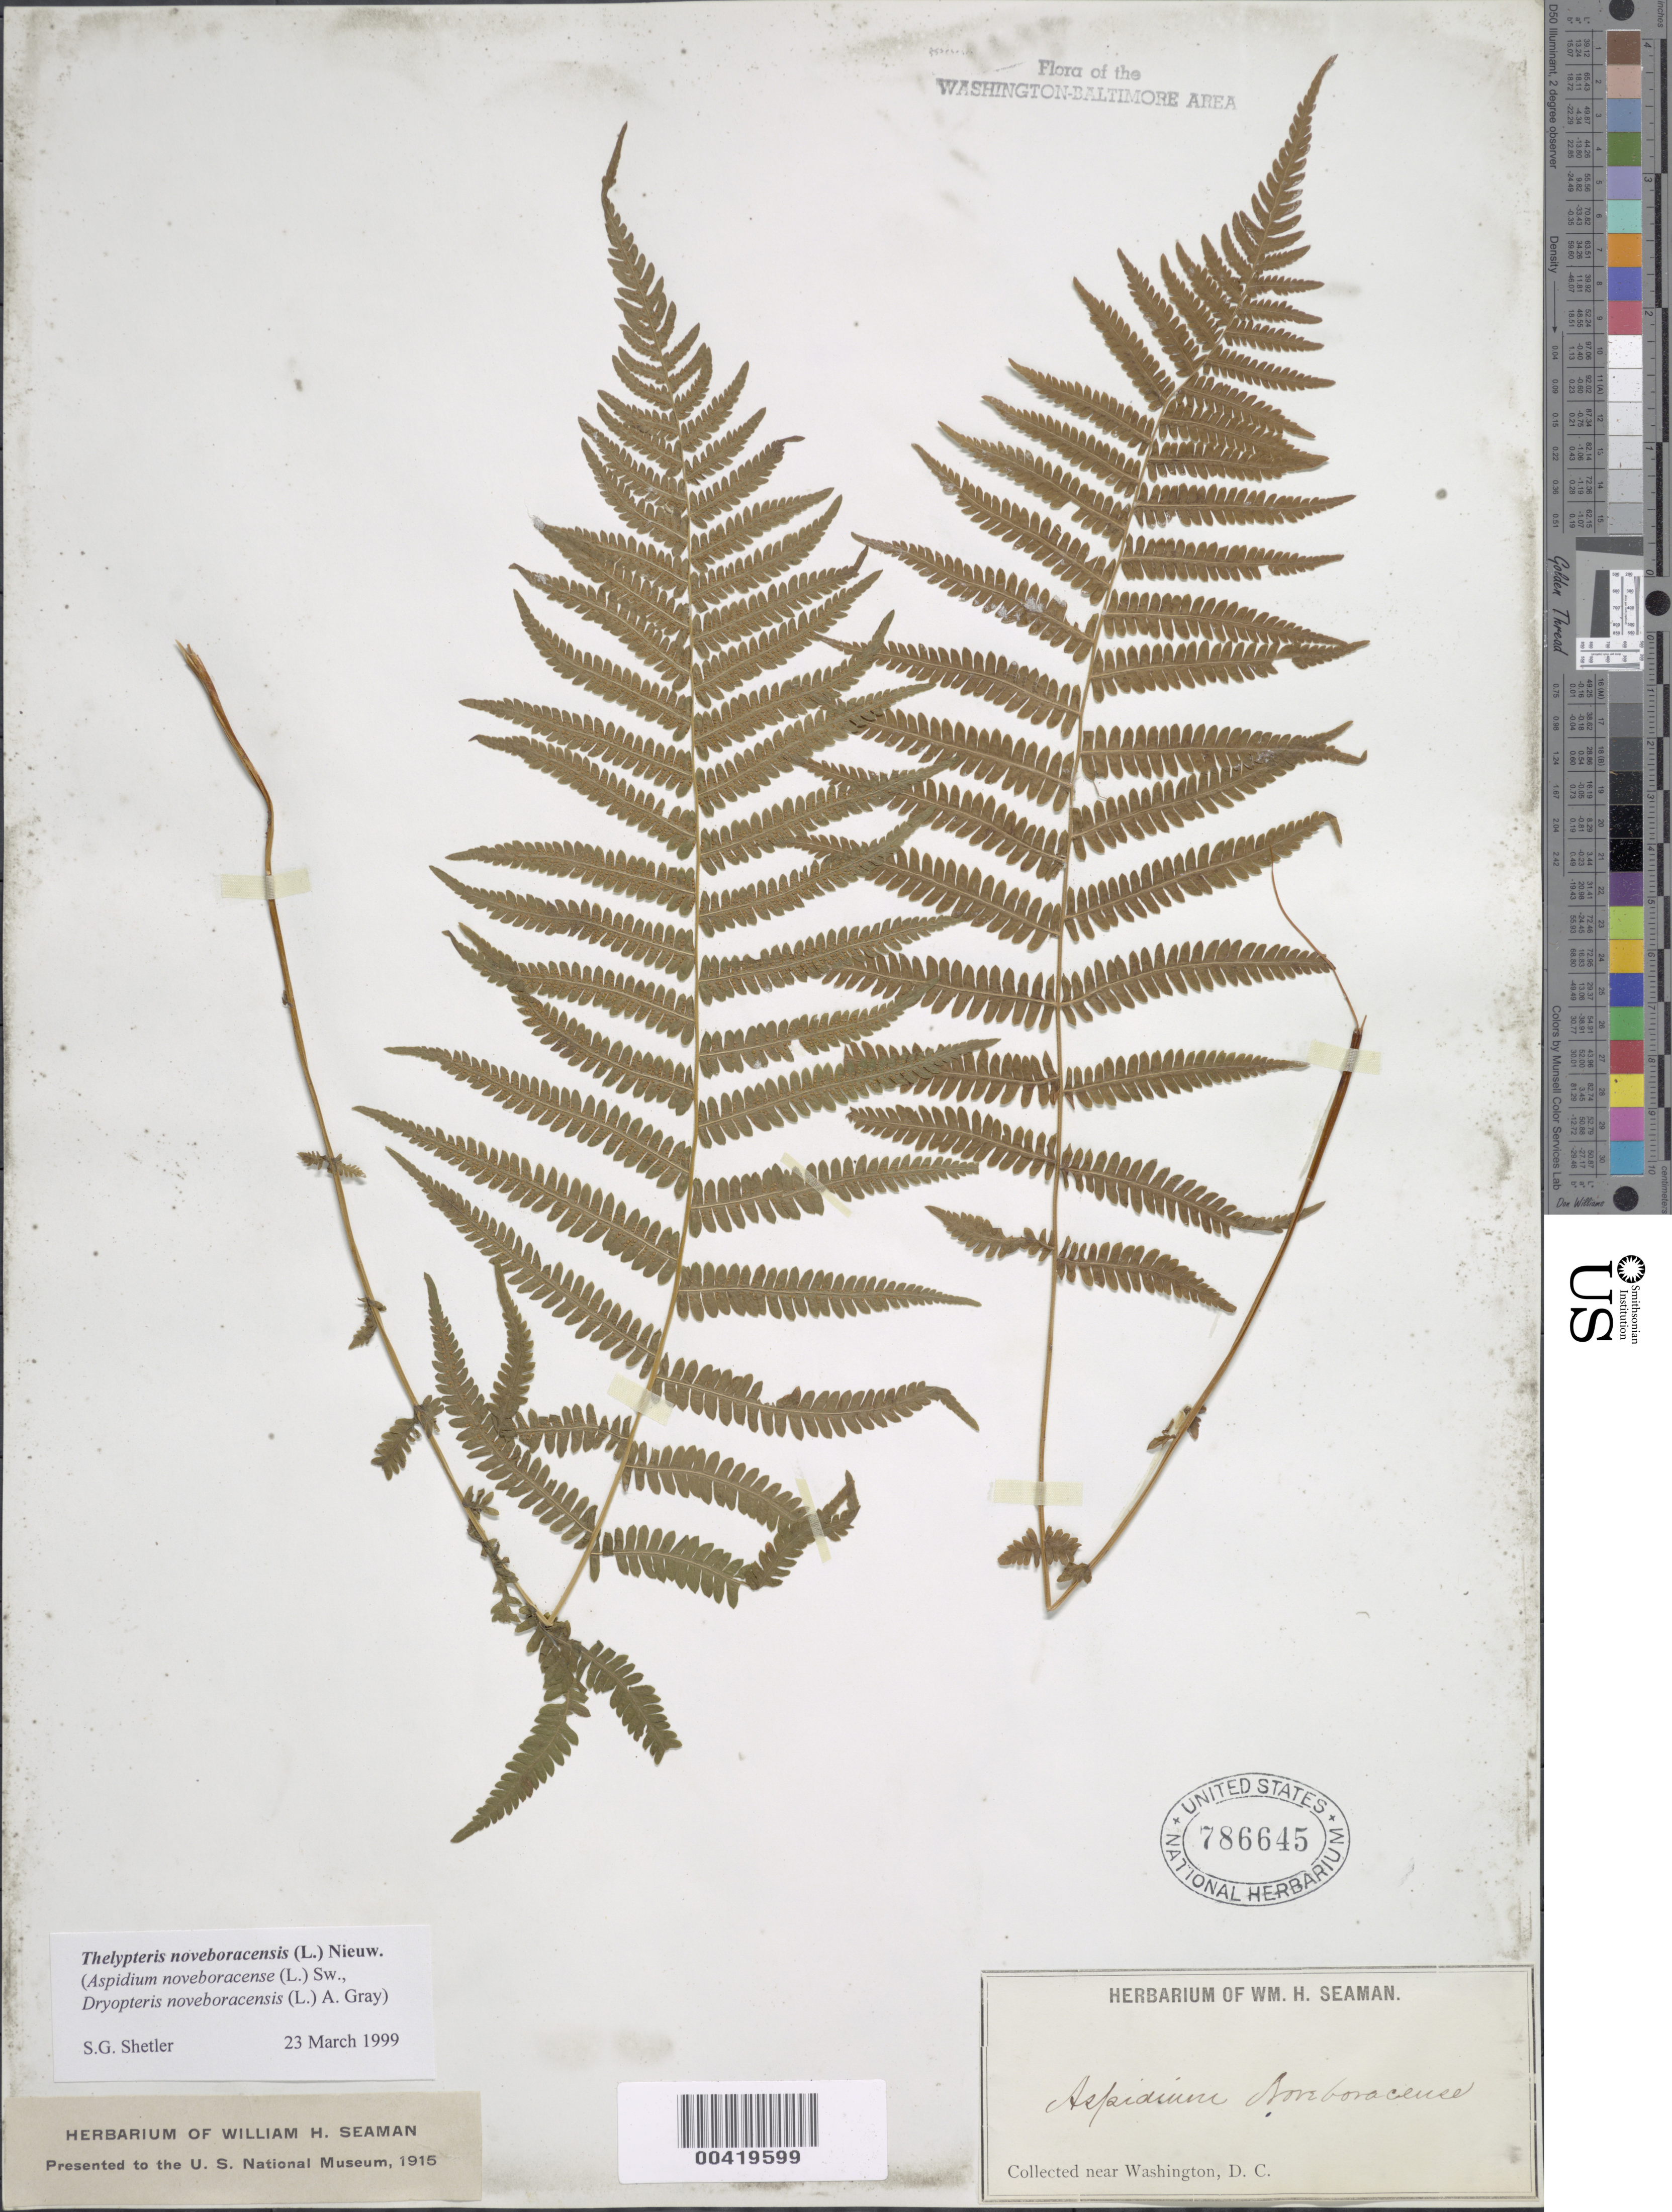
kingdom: Plantae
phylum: Tracheophyta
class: Polypodiopsida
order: Polypodiales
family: Thelypteridaceae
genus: Parathelypteris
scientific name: Parathelypteris noveboracensis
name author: (L.) Ching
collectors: W. Seaman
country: United States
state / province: District of Columbia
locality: Washington DC Area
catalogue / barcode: US 786645